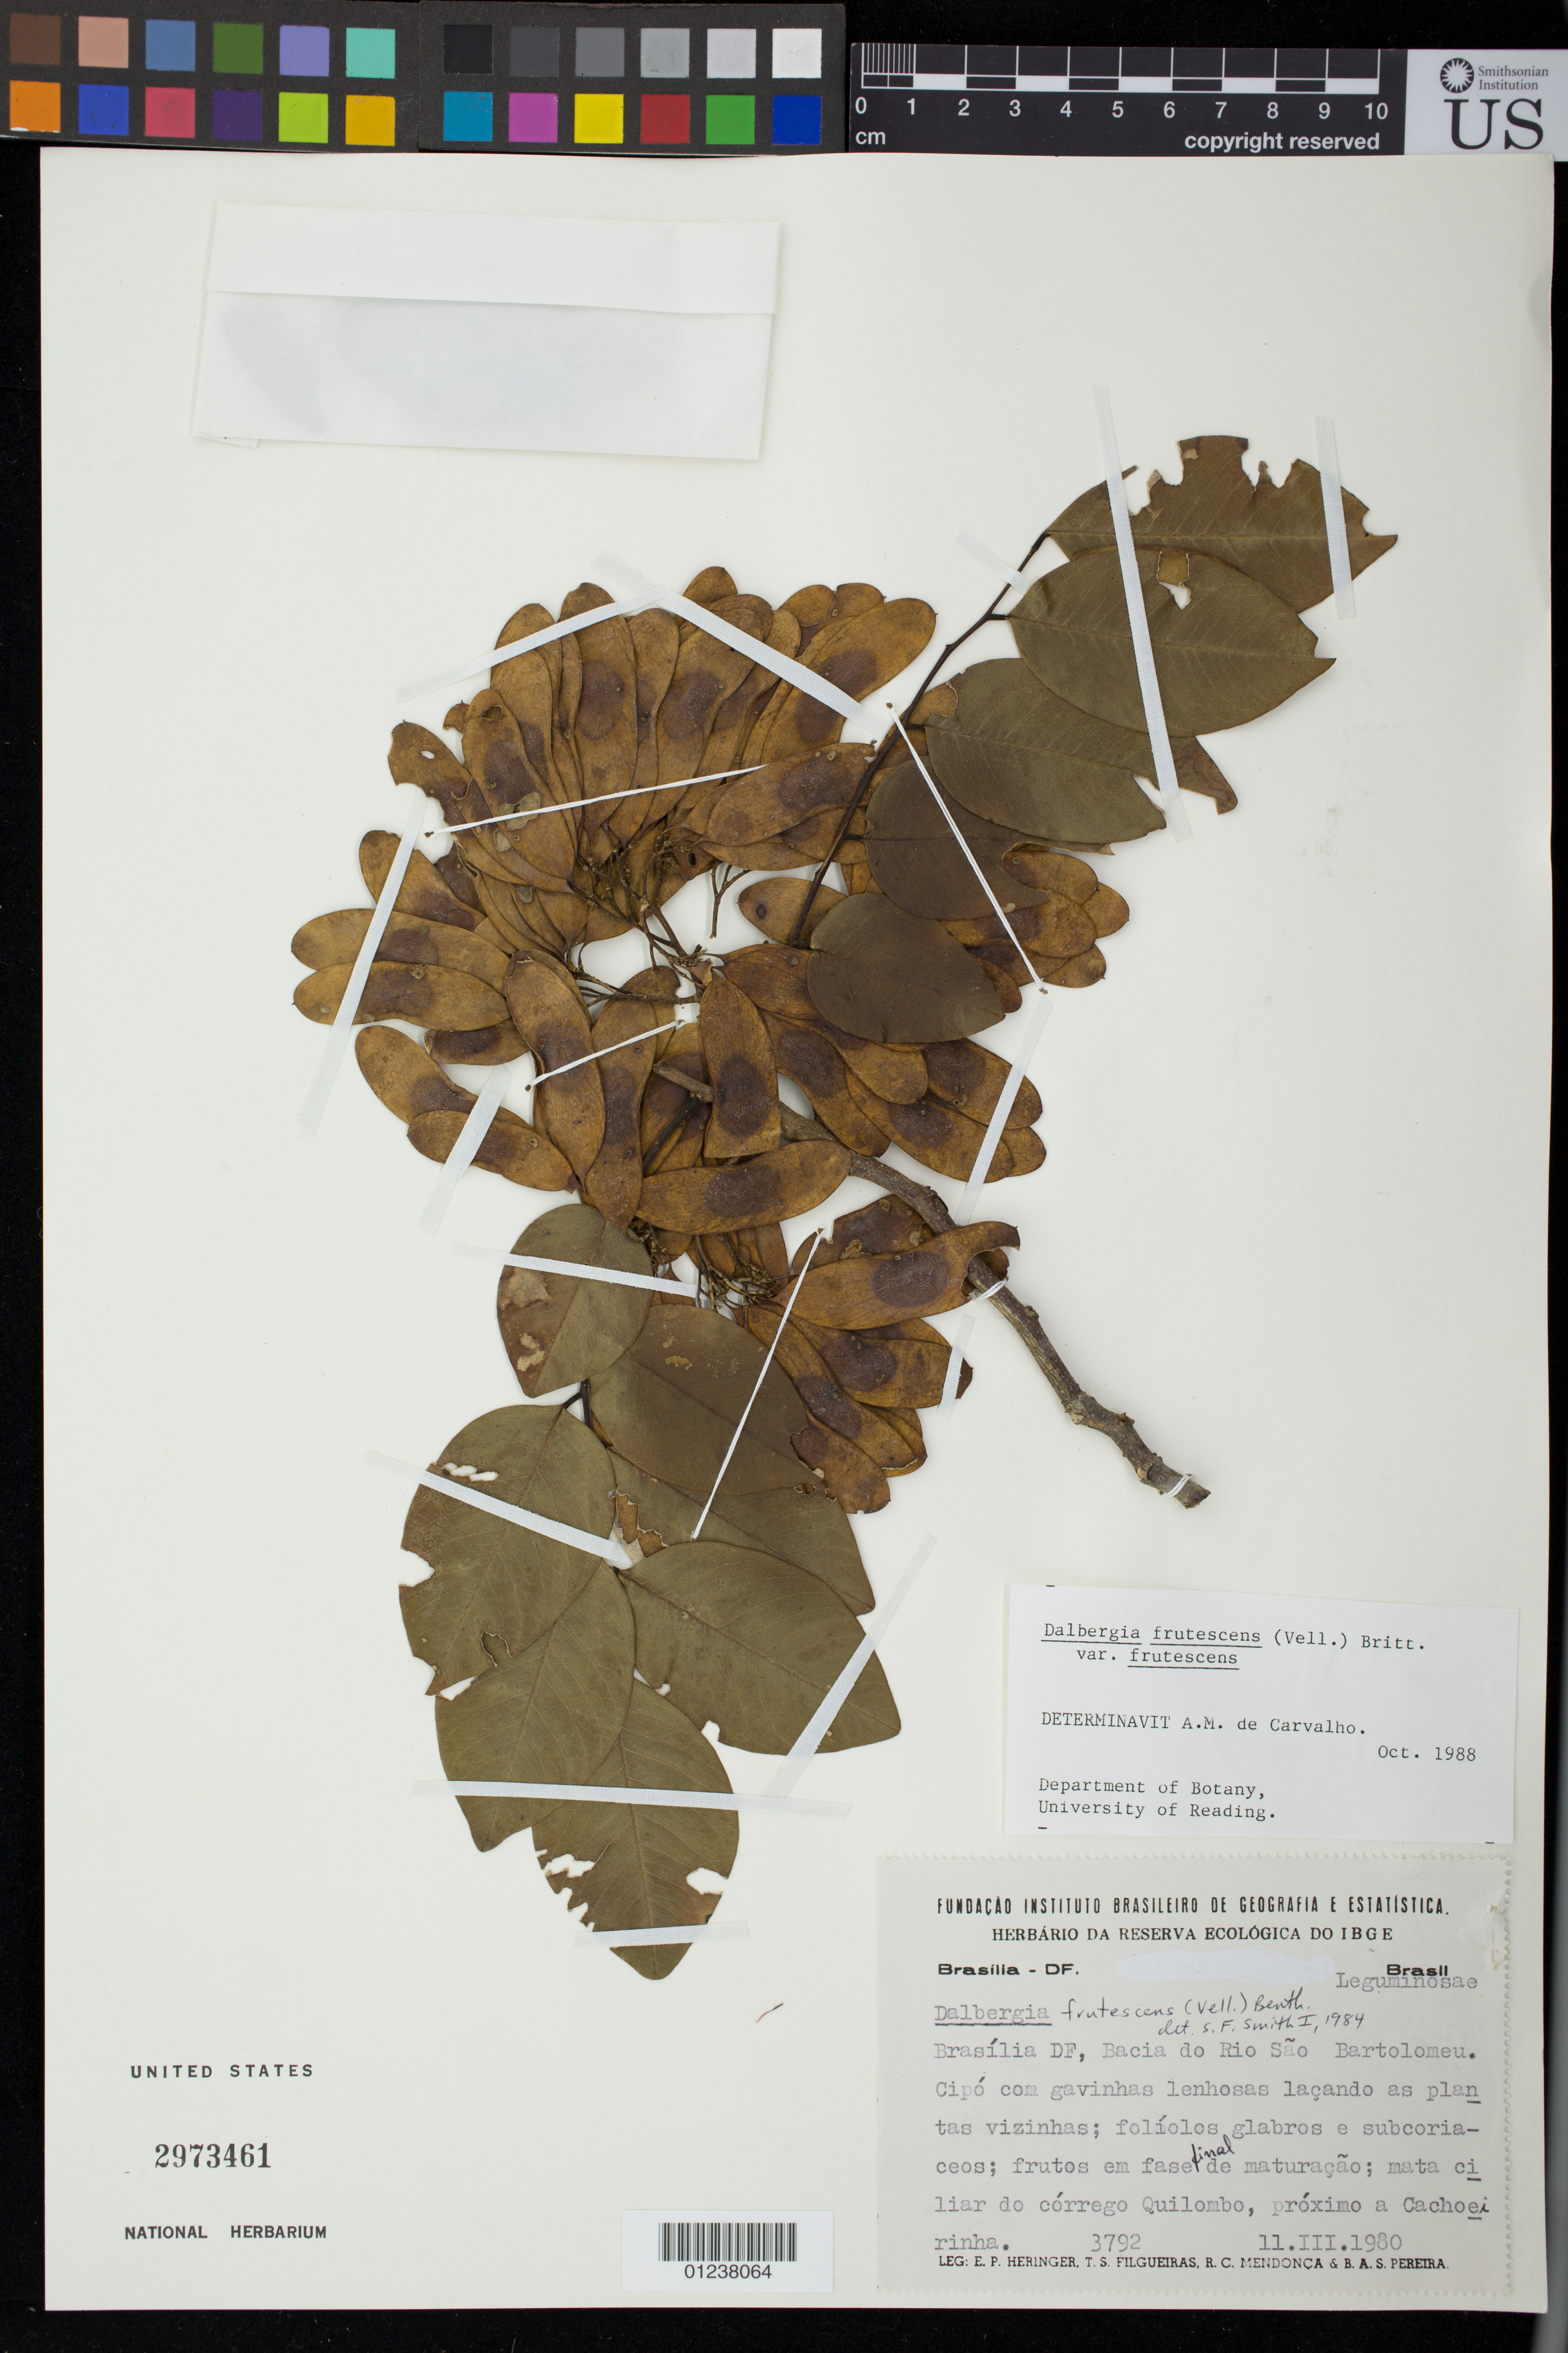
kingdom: Plantae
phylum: Tracheophyta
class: Magnoliopsida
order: Fabales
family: Fabaceae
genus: Dalbergia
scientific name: Dalbergia frutescens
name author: (Vell.) Britton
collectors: E. P. Heringer, T. S. Filgueiras, R. C. Mendonça & B. A. S. Pereira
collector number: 3792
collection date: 1980-03-11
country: Brazil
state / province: Distrito Federal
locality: Brasilia, Bacia do Rio Sao Bartolomeu. Corrego Quilombo, proximo a Cachoeirinha.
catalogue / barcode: US 2973461